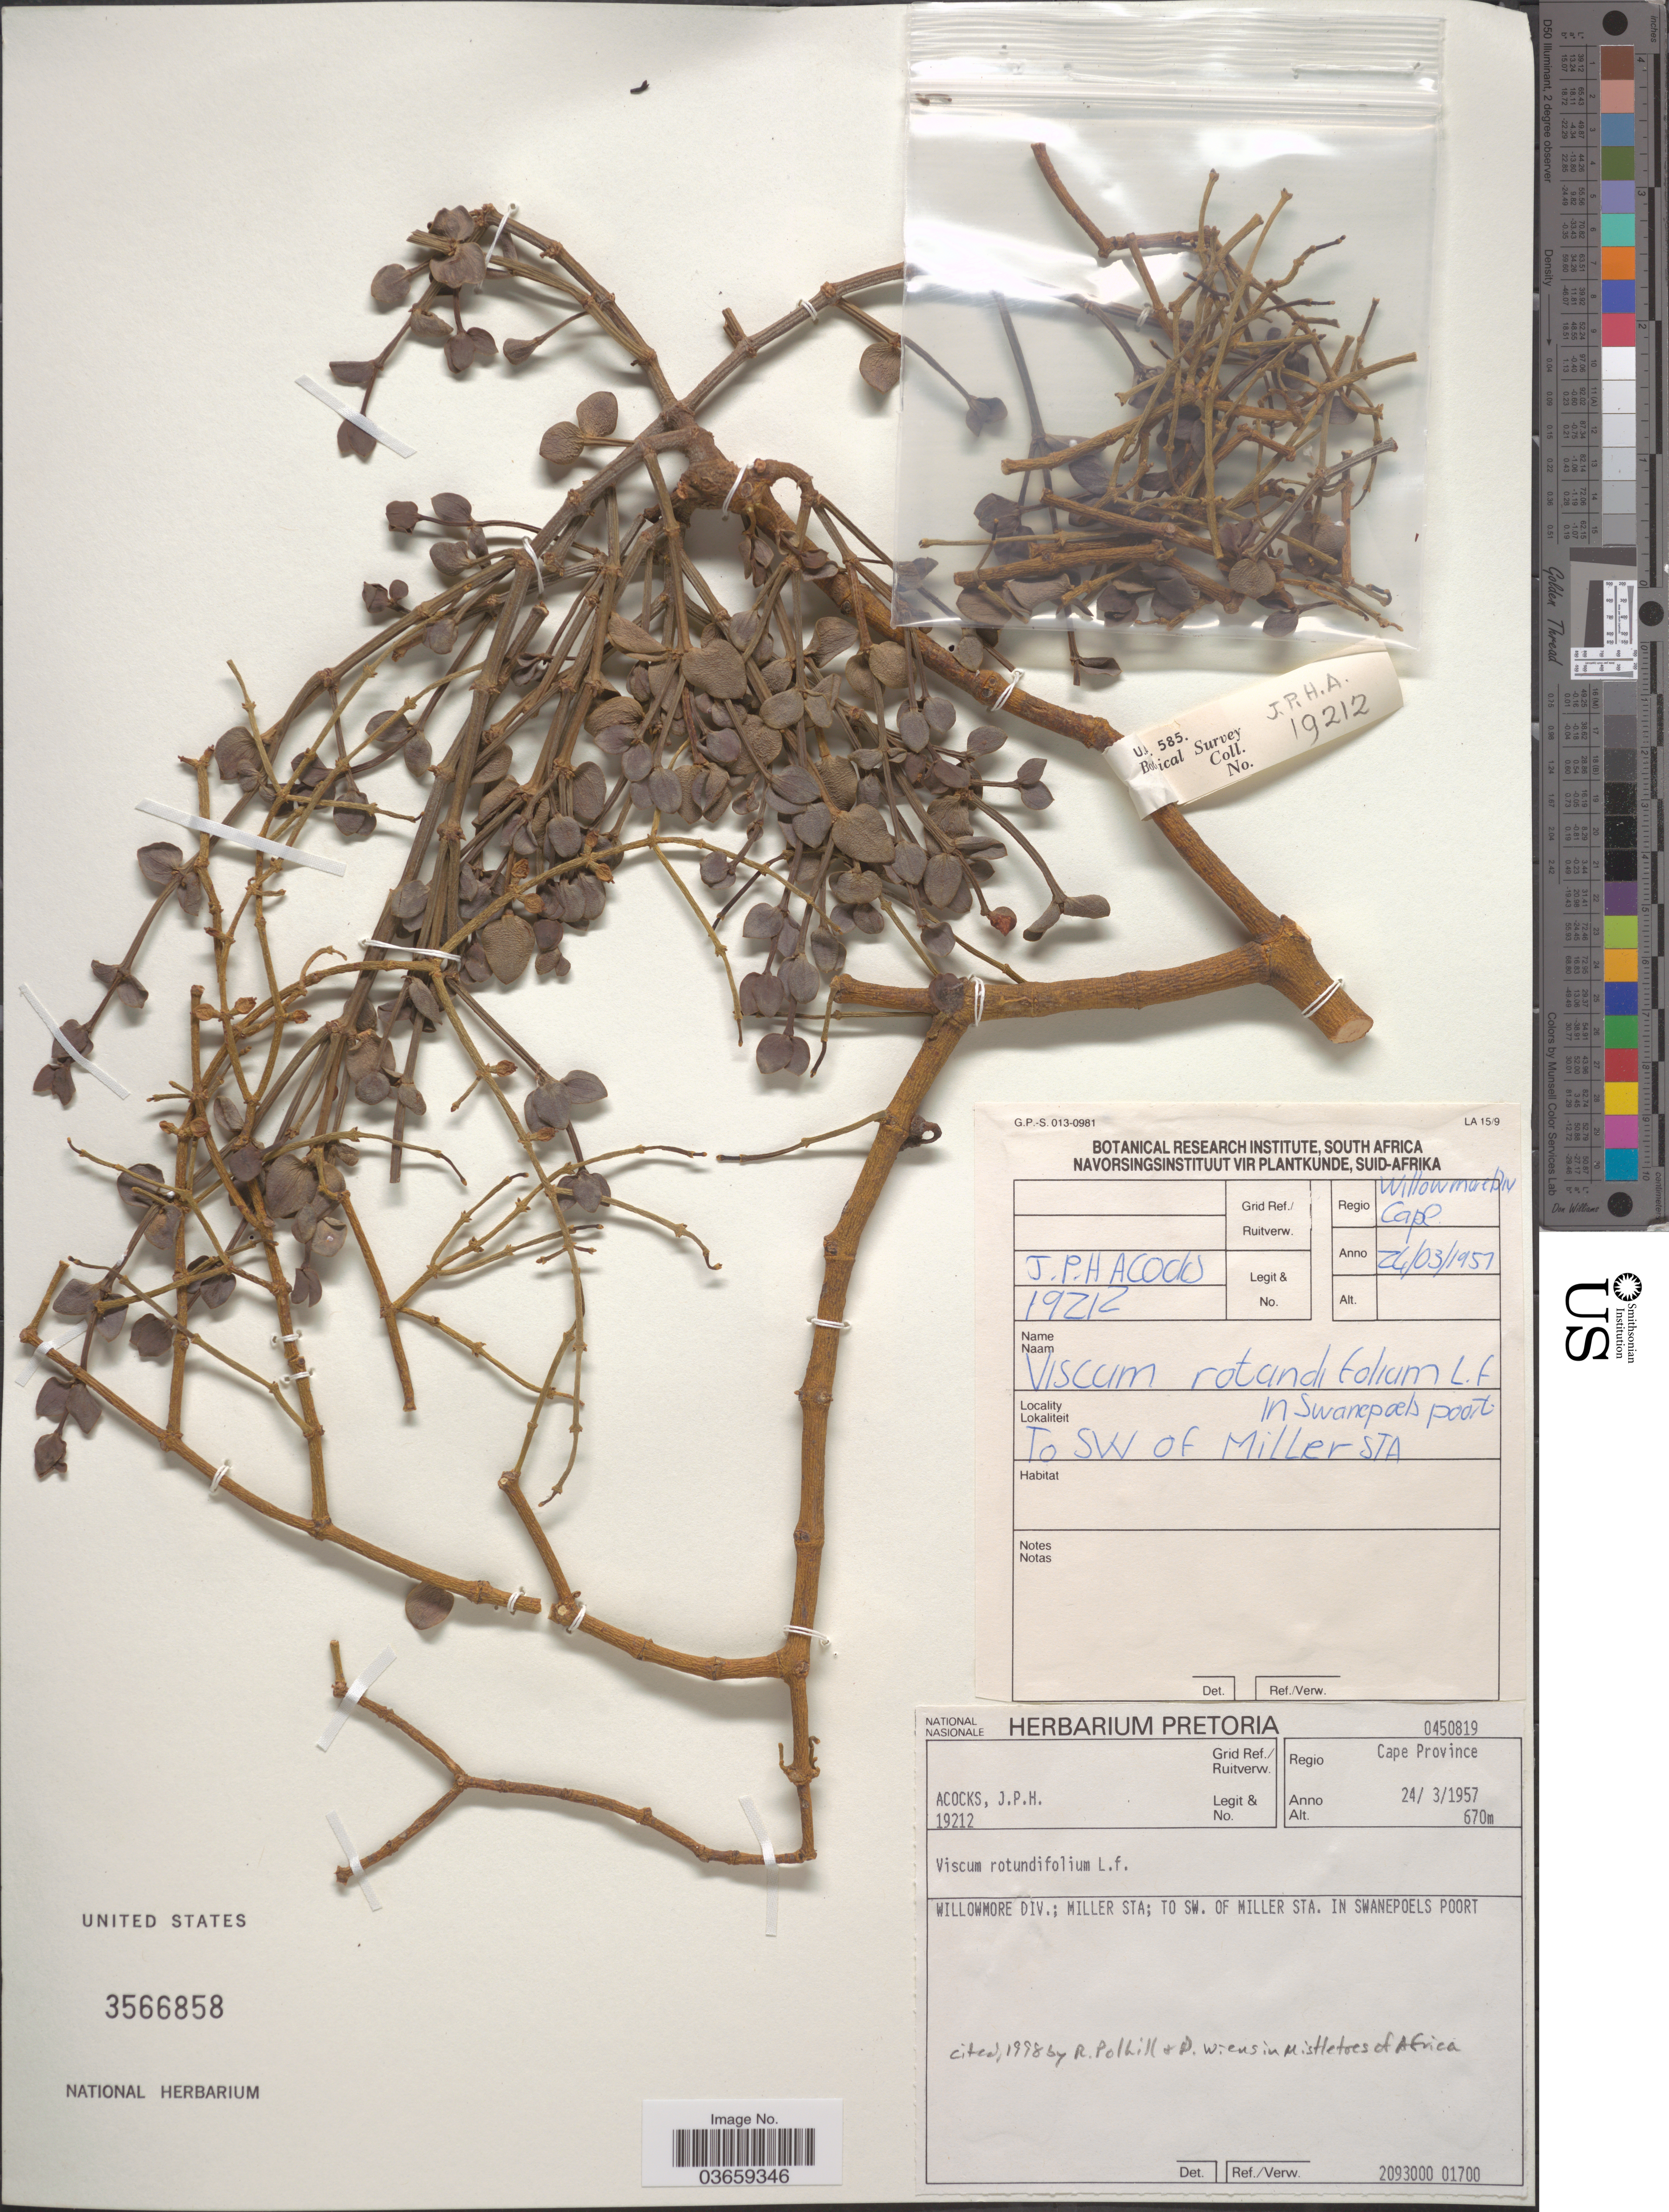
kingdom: Plantae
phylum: Tracheophyta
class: Magnoliopsida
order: Santalales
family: Viscaceae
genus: Viscum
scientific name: Viscum rotundifolium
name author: L. f.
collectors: J. P. Acocks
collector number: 19212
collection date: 1957-03-24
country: South Africa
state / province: Eastern Cape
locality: Regio Willowmore Div.; Miller Sta; to SW. of Miller Sta. in Swanepoels Poort.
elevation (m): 670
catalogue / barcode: US 3566858